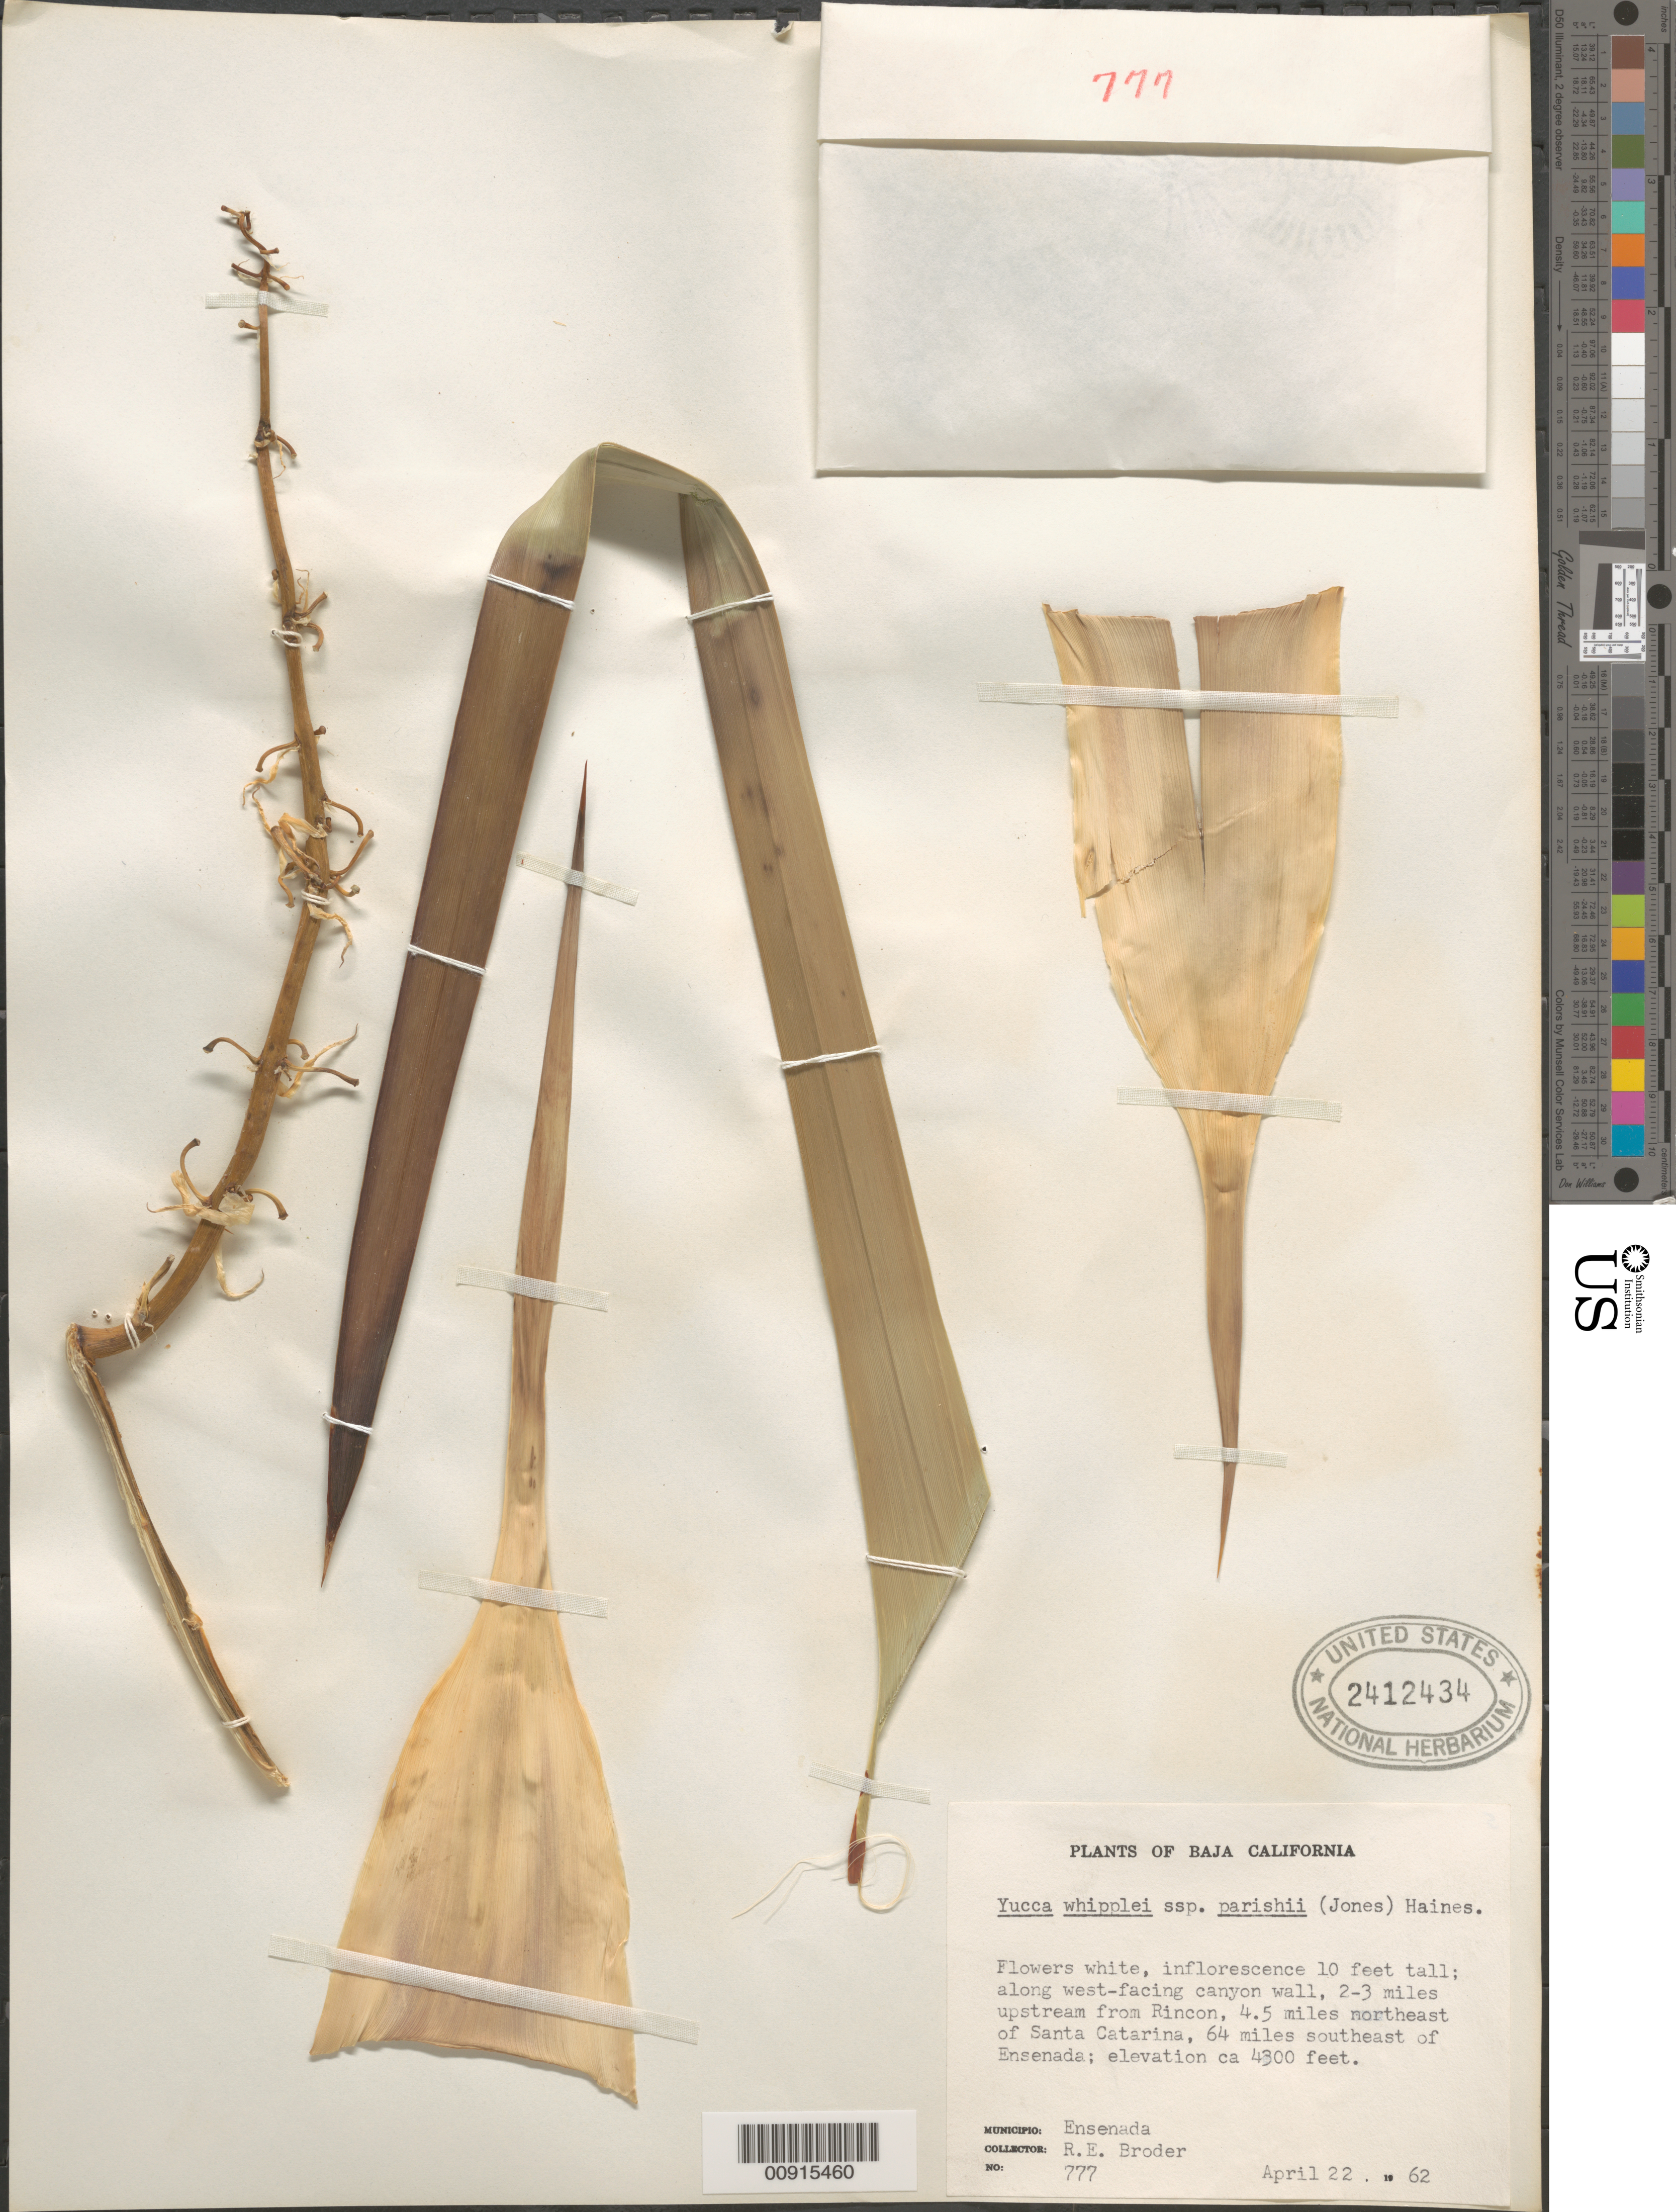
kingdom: Plantae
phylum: Tracheophyta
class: Liliopsida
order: Asparagales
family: Asparagaceae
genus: Yucca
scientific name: Yucca whipplei subsp. parishii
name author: M.E. Jones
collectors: R. Broder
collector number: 777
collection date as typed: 22 Apr 1962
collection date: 1962-04-22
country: Mexico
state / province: Baja California Norte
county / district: Ensenada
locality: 2-3 miles upstream from Rincon, 4.5 miles northeast of Santa Catarina, 64 miles southeast of Ensenada, Municipio Ensenada, Baja California.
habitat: Along west-facing canyon wall.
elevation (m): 1311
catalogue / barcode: US 2412434